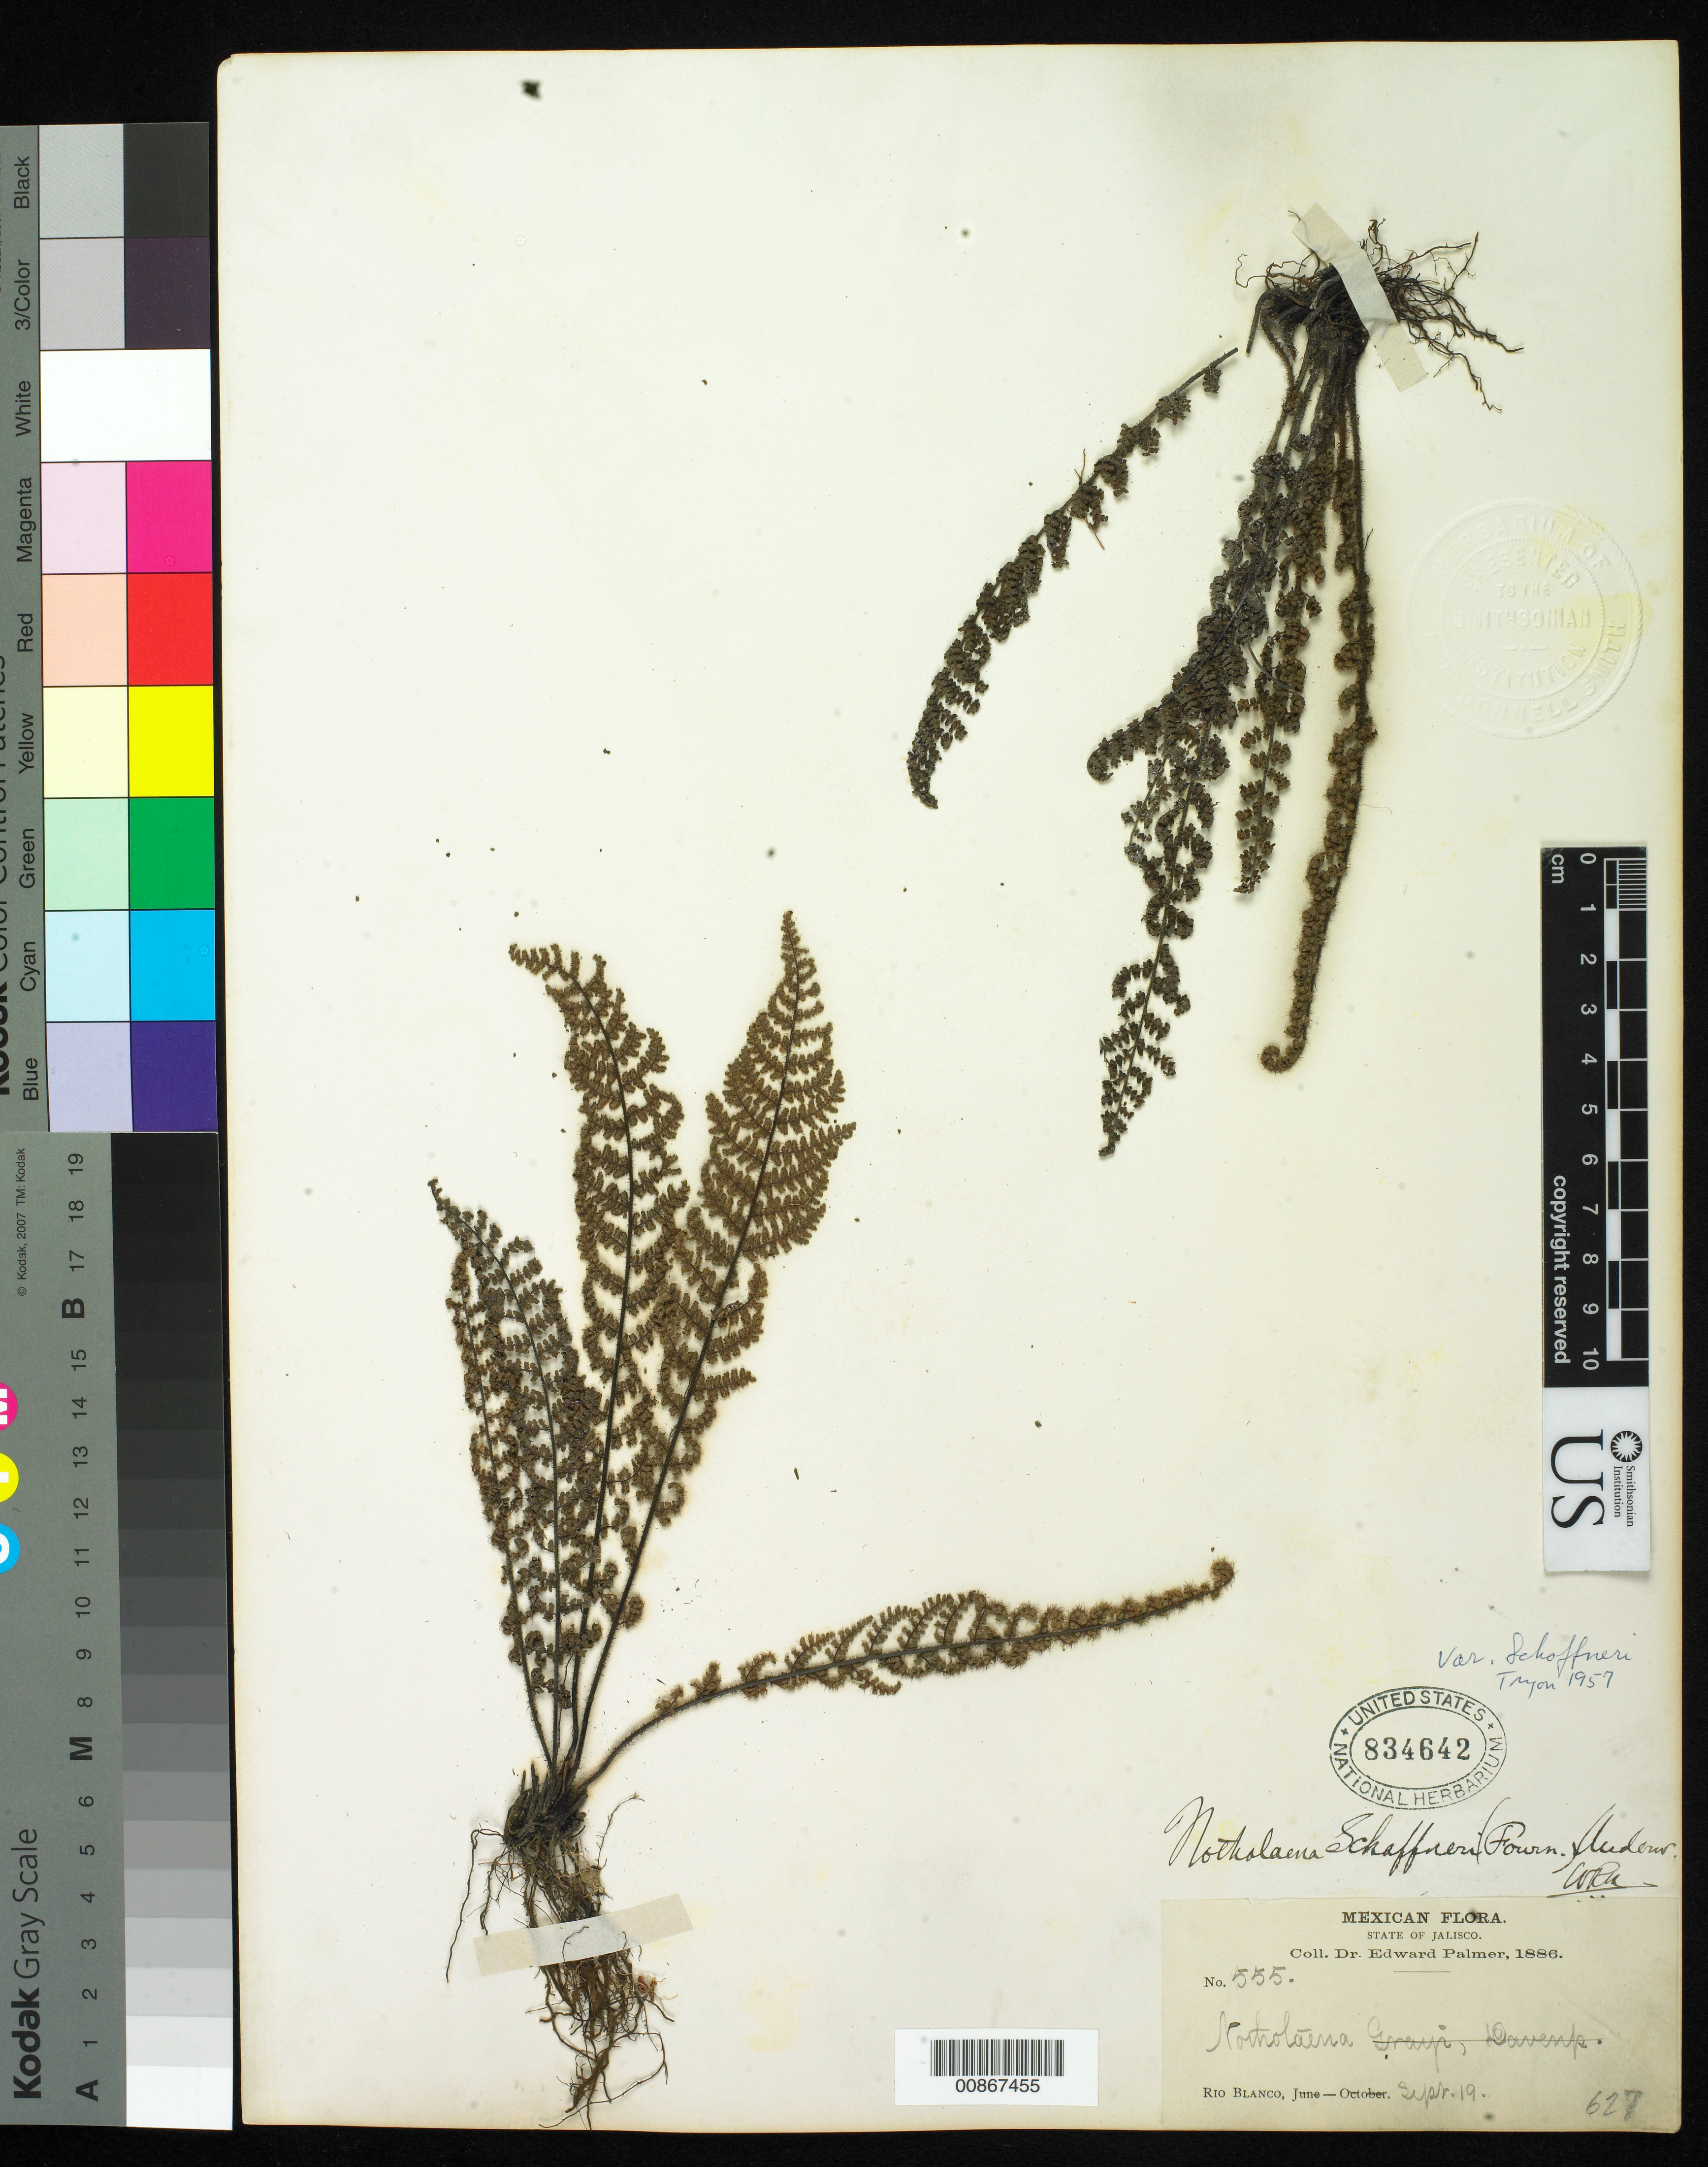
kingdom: Plantae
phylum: Tracheophyta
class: Polypodiopsida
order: Polypodiales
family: Pteridaceae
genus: Notholaena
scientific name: Notholaena schaffneri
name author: (E. Fourn.) Underw.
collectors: E. Palmer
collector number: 555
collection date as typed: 19 Sep 1886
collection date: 1886-09-19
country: Mexico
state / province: Jalisco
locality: Río Blanco, Jalisco.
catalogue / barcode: US 834642